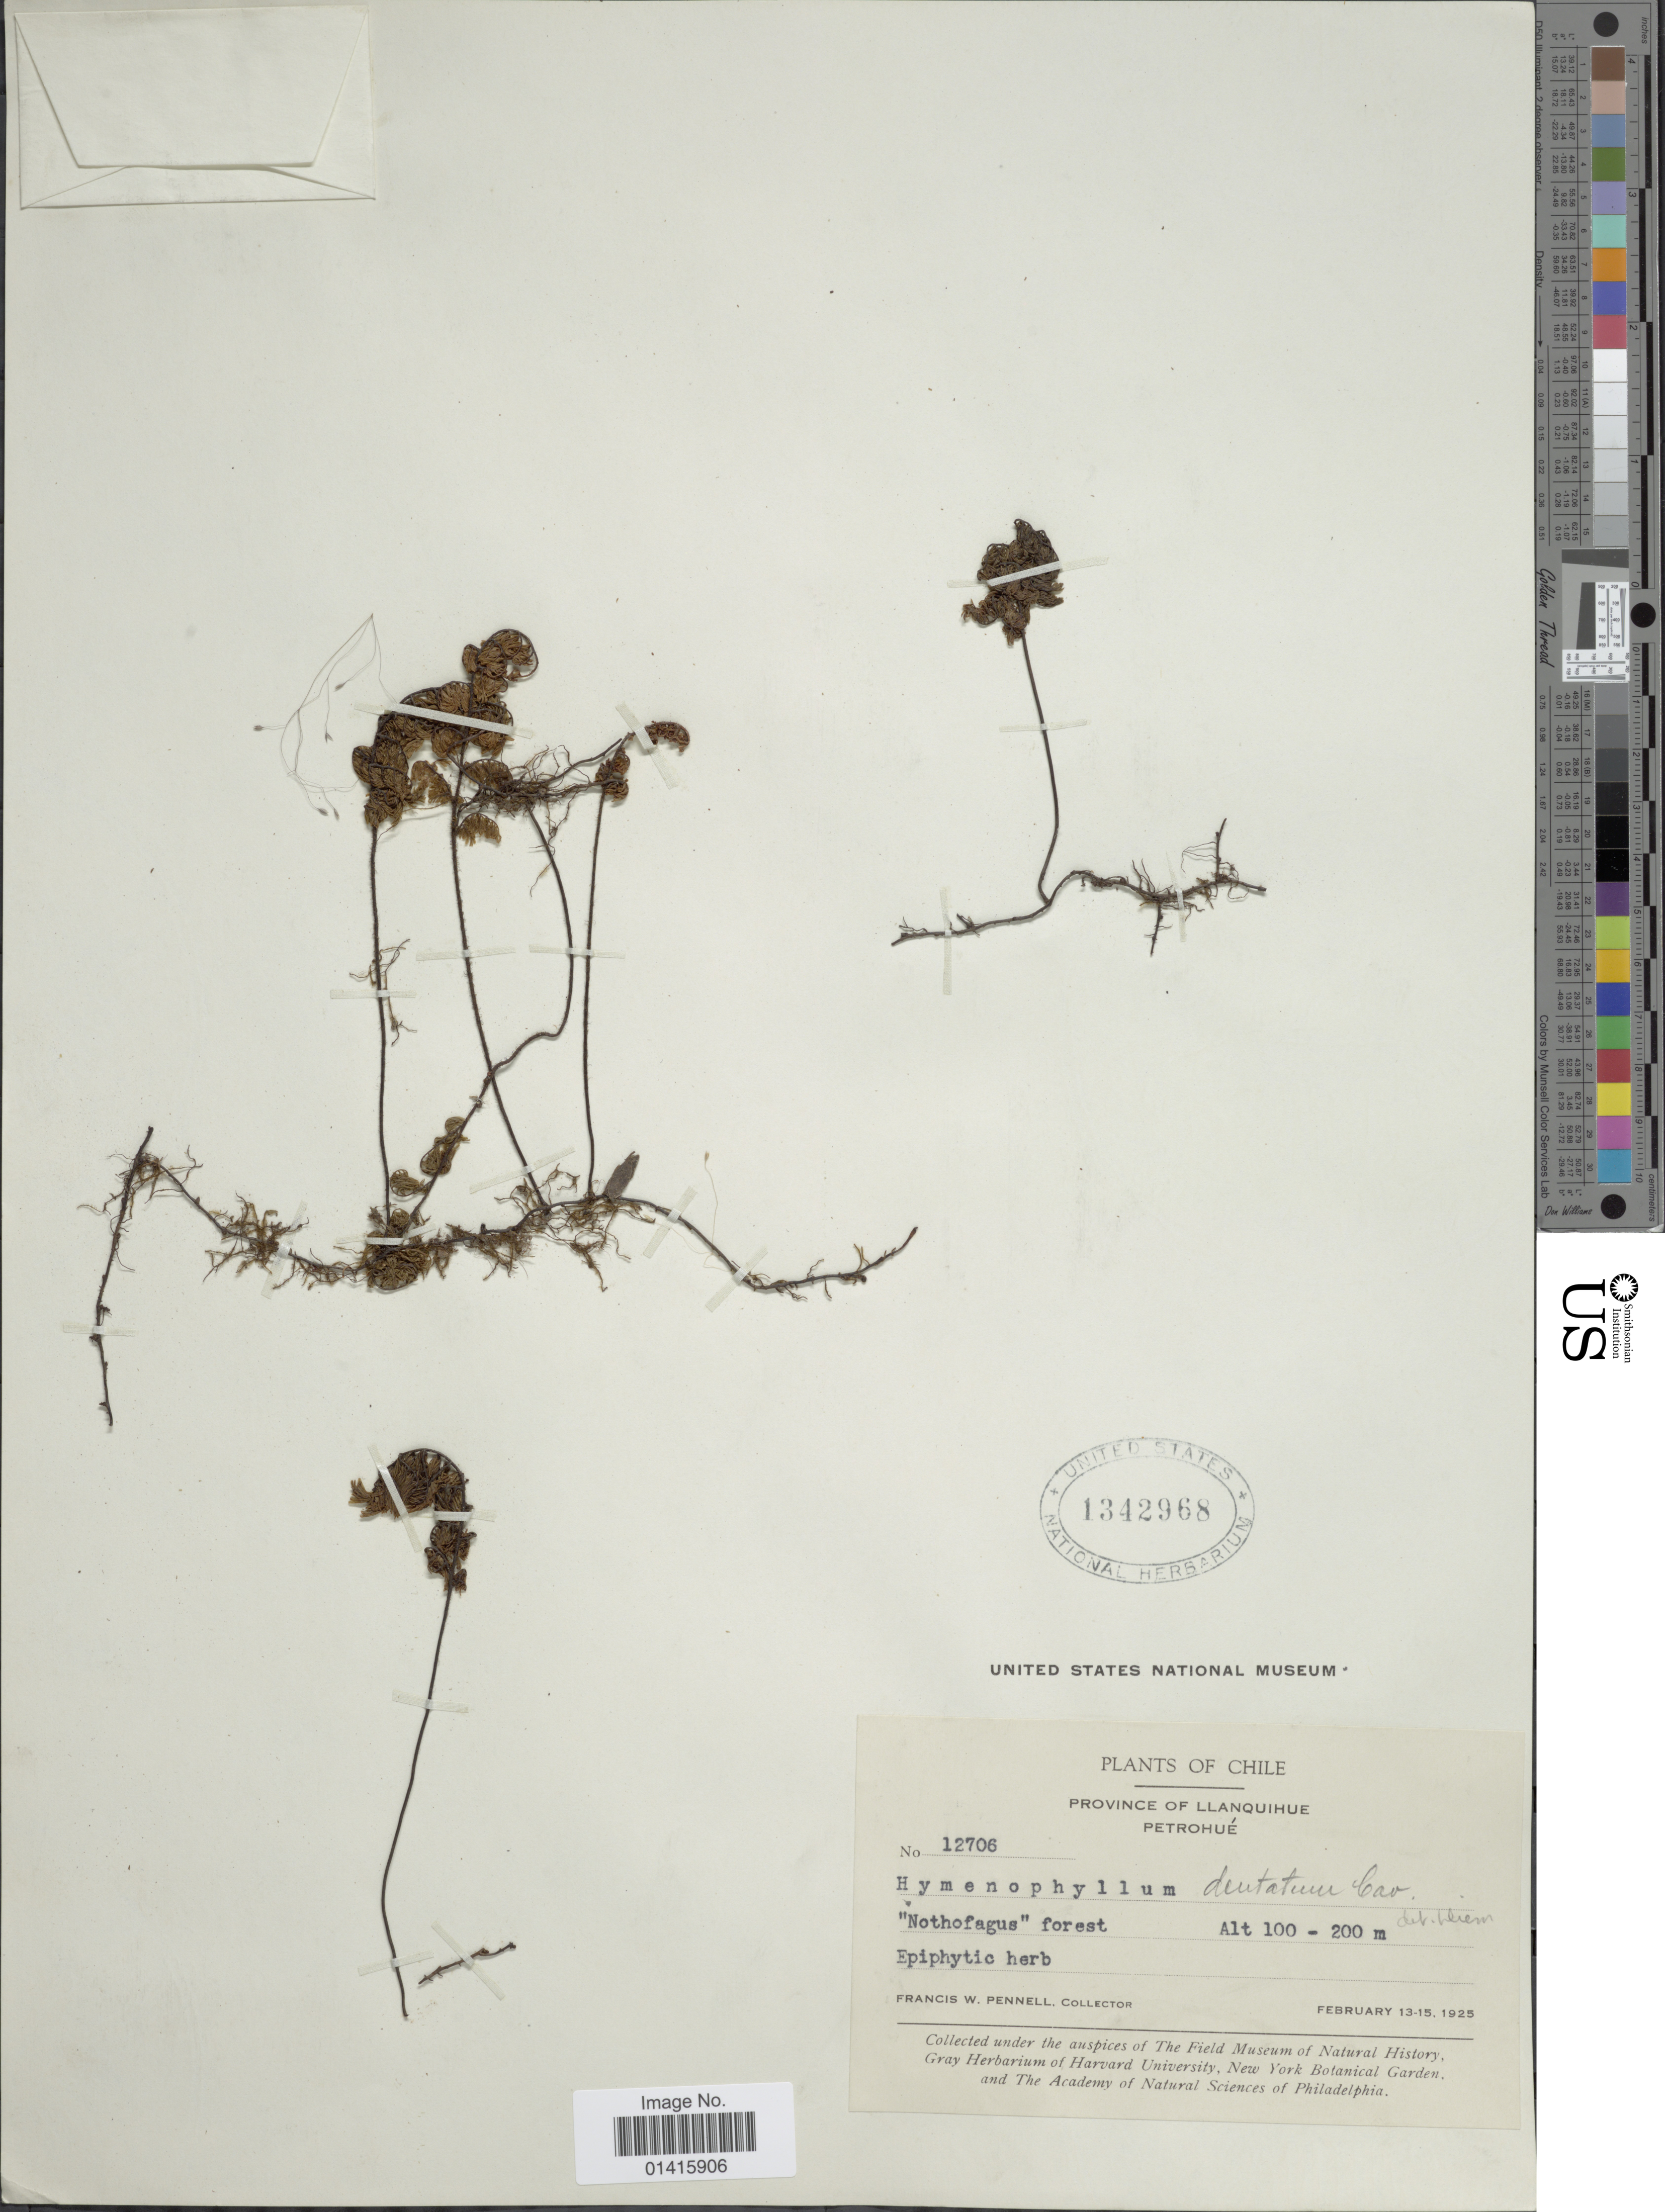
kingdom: Plantae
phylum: Tracheophyta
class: Polypodiopsida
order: Hymenophyllales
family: Hymenophyllaceae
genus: Hymenophyllum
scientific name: Hymenophyllum dentatum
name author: Cav.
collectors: F. W. Pennell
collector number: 12706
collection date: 1925-02-13/1925-02-15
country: Chile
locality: Province of Llanquihue, Petrohué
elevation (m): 100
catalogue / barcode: US 1342968